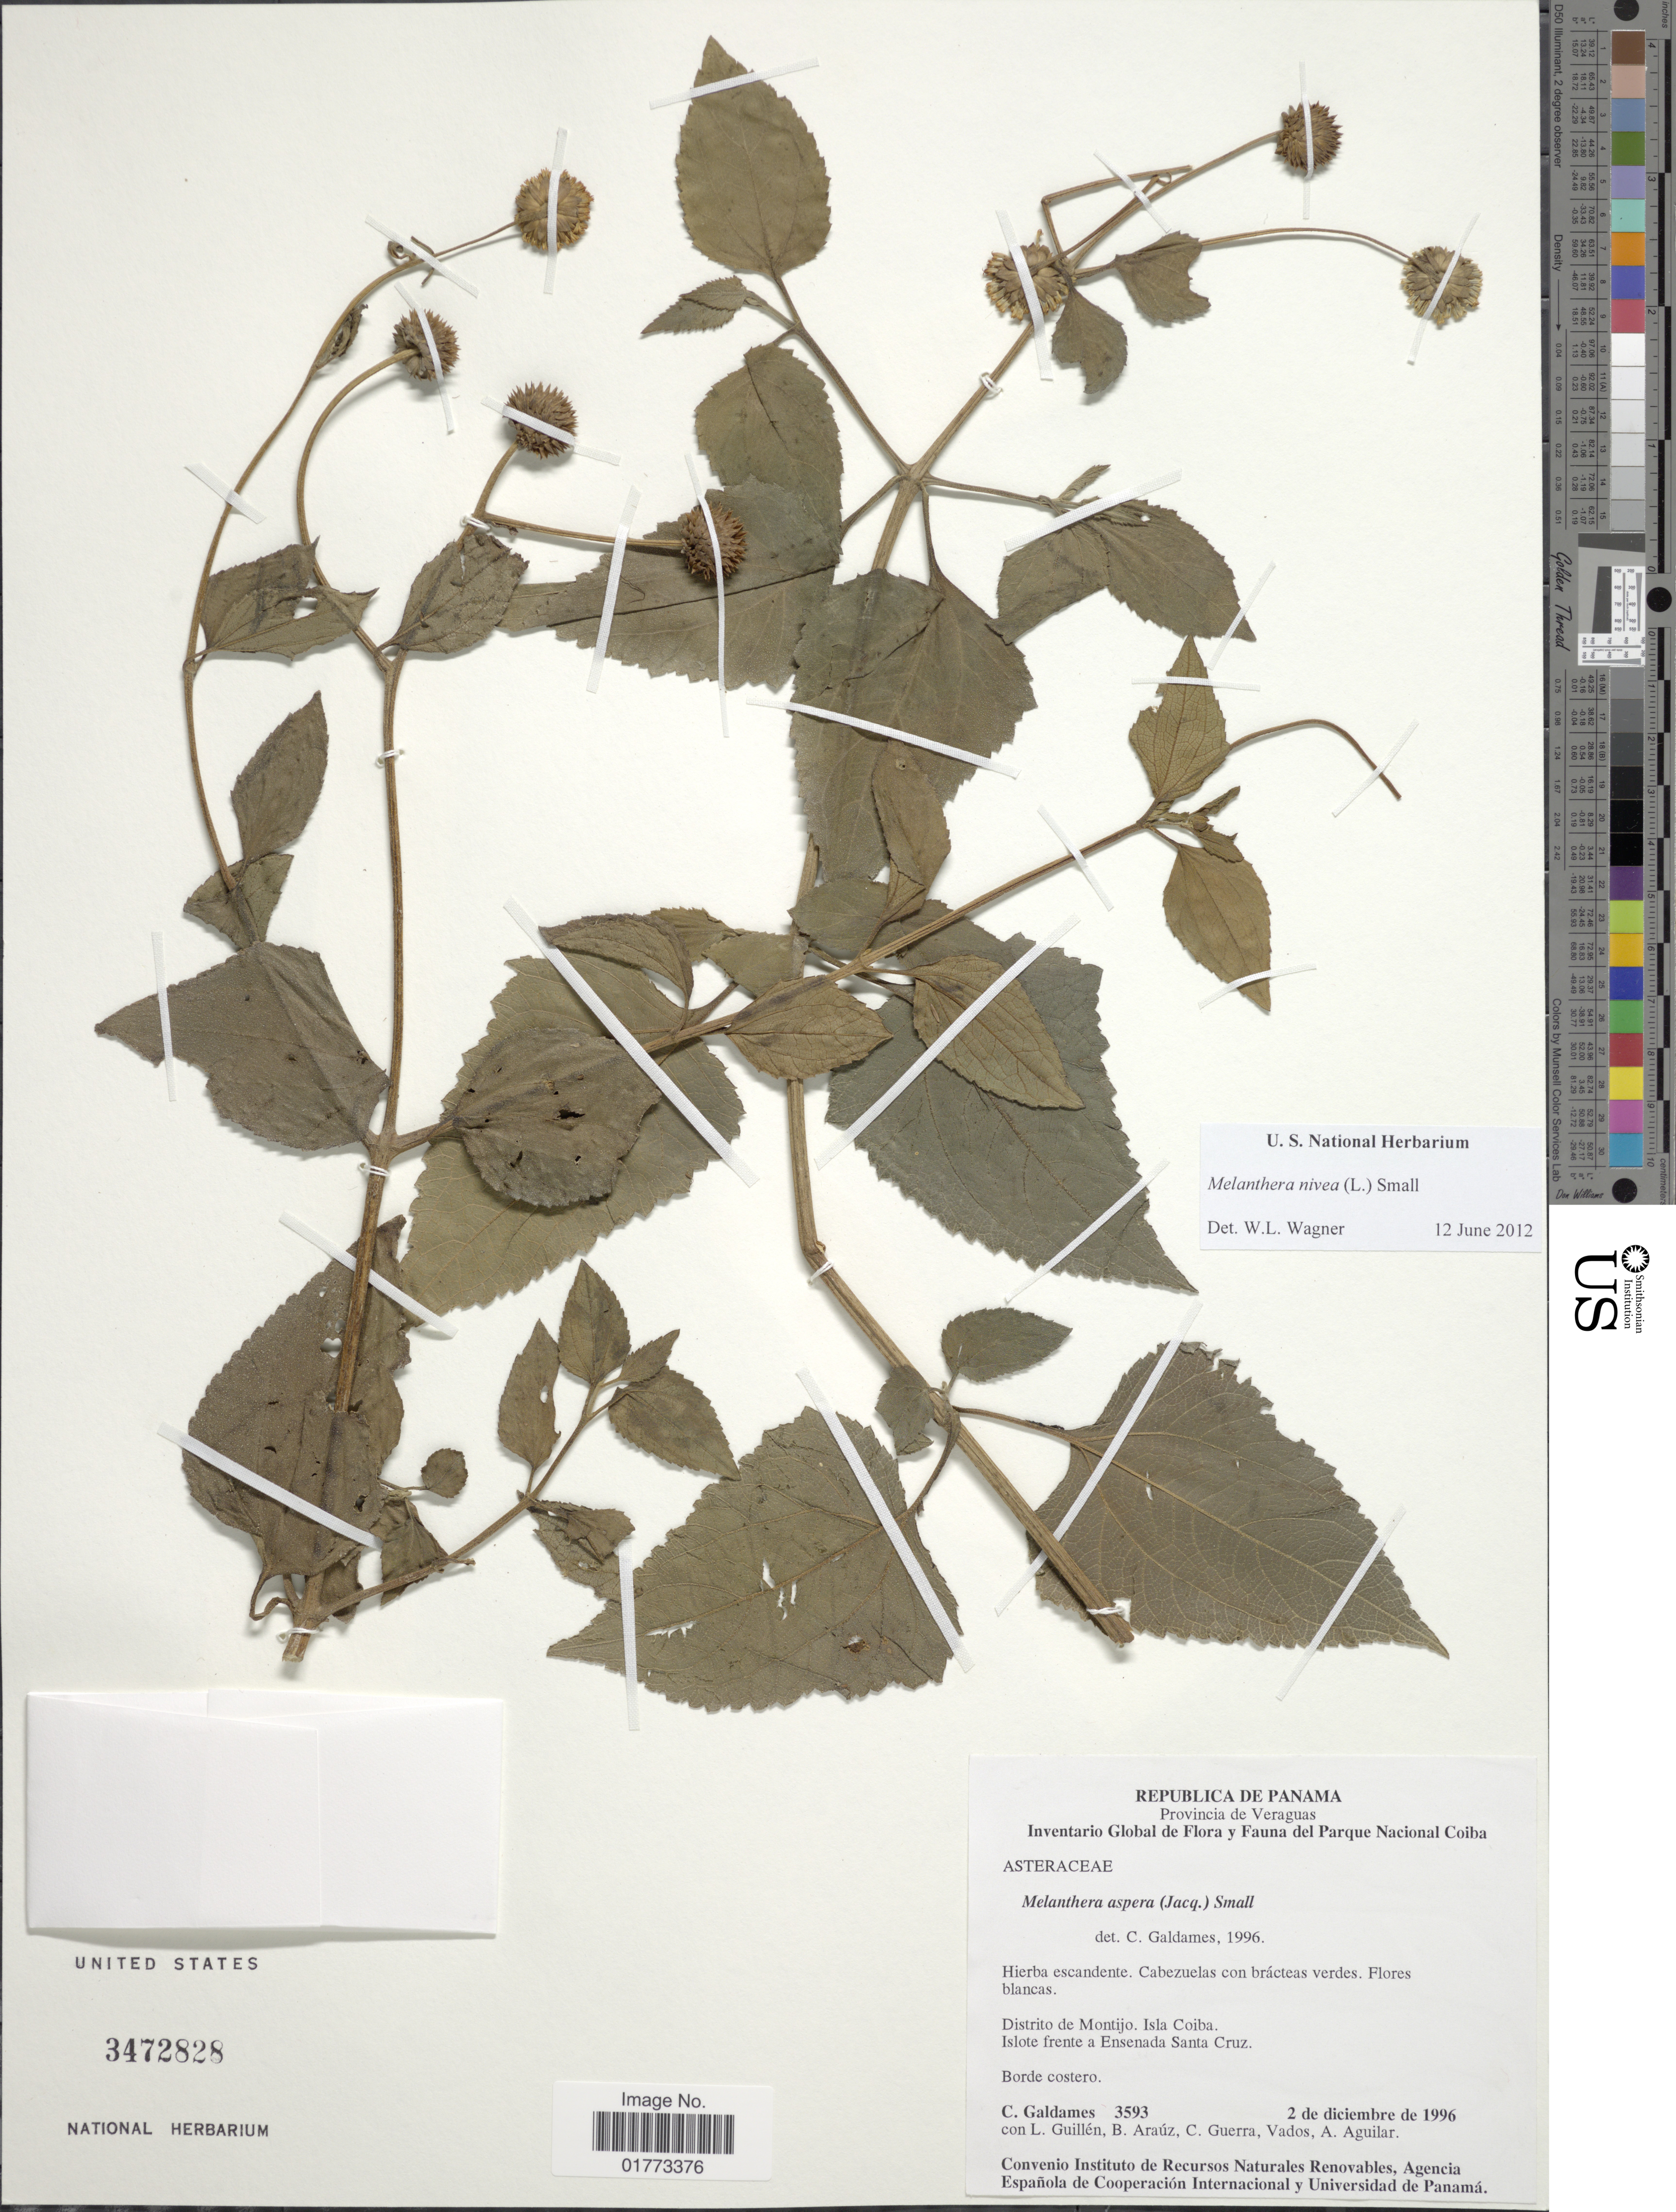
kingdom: Plantae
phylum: Tracheophyta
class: Magnoliopsida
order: Asterales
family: Asteraceae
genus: Melanthera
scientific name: Melanthera nivea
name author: (L.) Small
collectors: C. Galdames, L. Guillén, B. Araúz, C. Guerra & et al.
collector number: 3593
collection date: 1996-12-02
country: Panama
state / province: Veraguas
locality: Distrito de Montijo. Isla Coiba, Islote frente a Ensenada Santa Cruz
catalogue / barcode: US 3472828